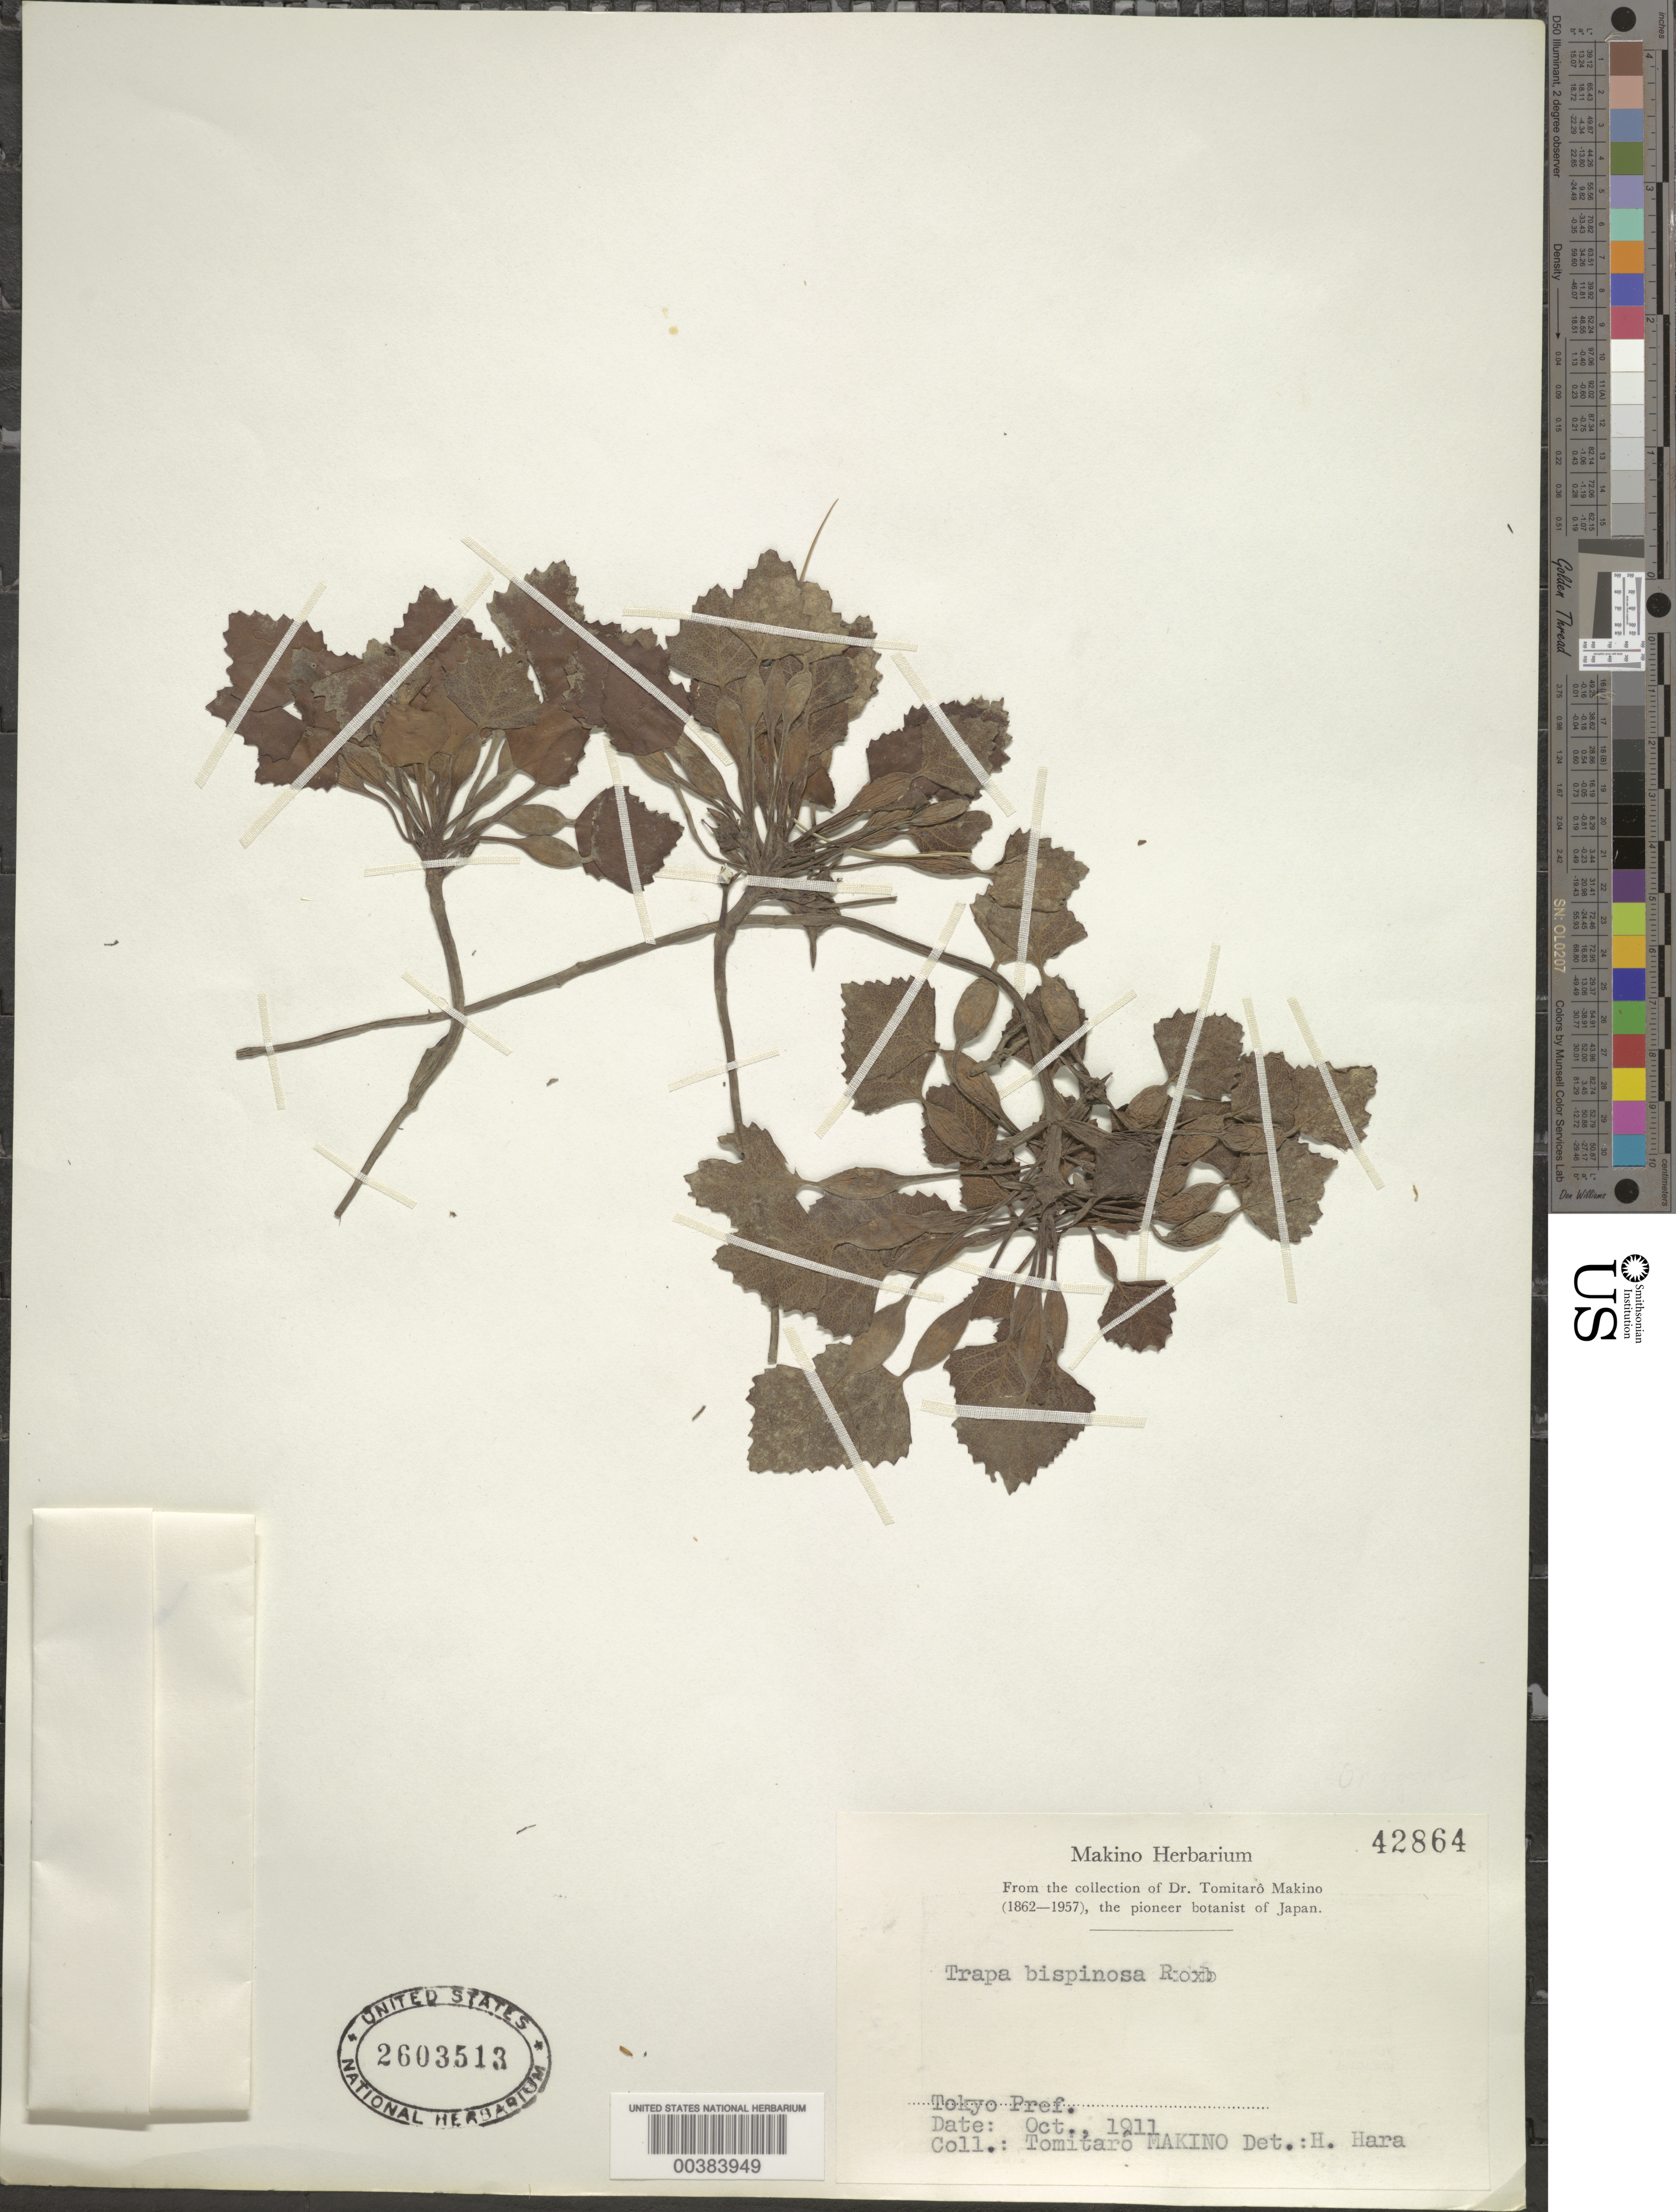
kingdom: Plantae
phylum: Tracheophyta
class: Magnoliopsida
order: Myrtales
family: Lythraceae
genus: Trapa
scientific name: Trapa bispinosa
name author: Roxb.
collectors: T. Makino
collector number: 42864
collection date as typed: Oct 1911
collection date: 1911-10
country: Japan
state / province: Tokyo, Federal City of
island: Honshu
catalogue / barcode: US 2603513